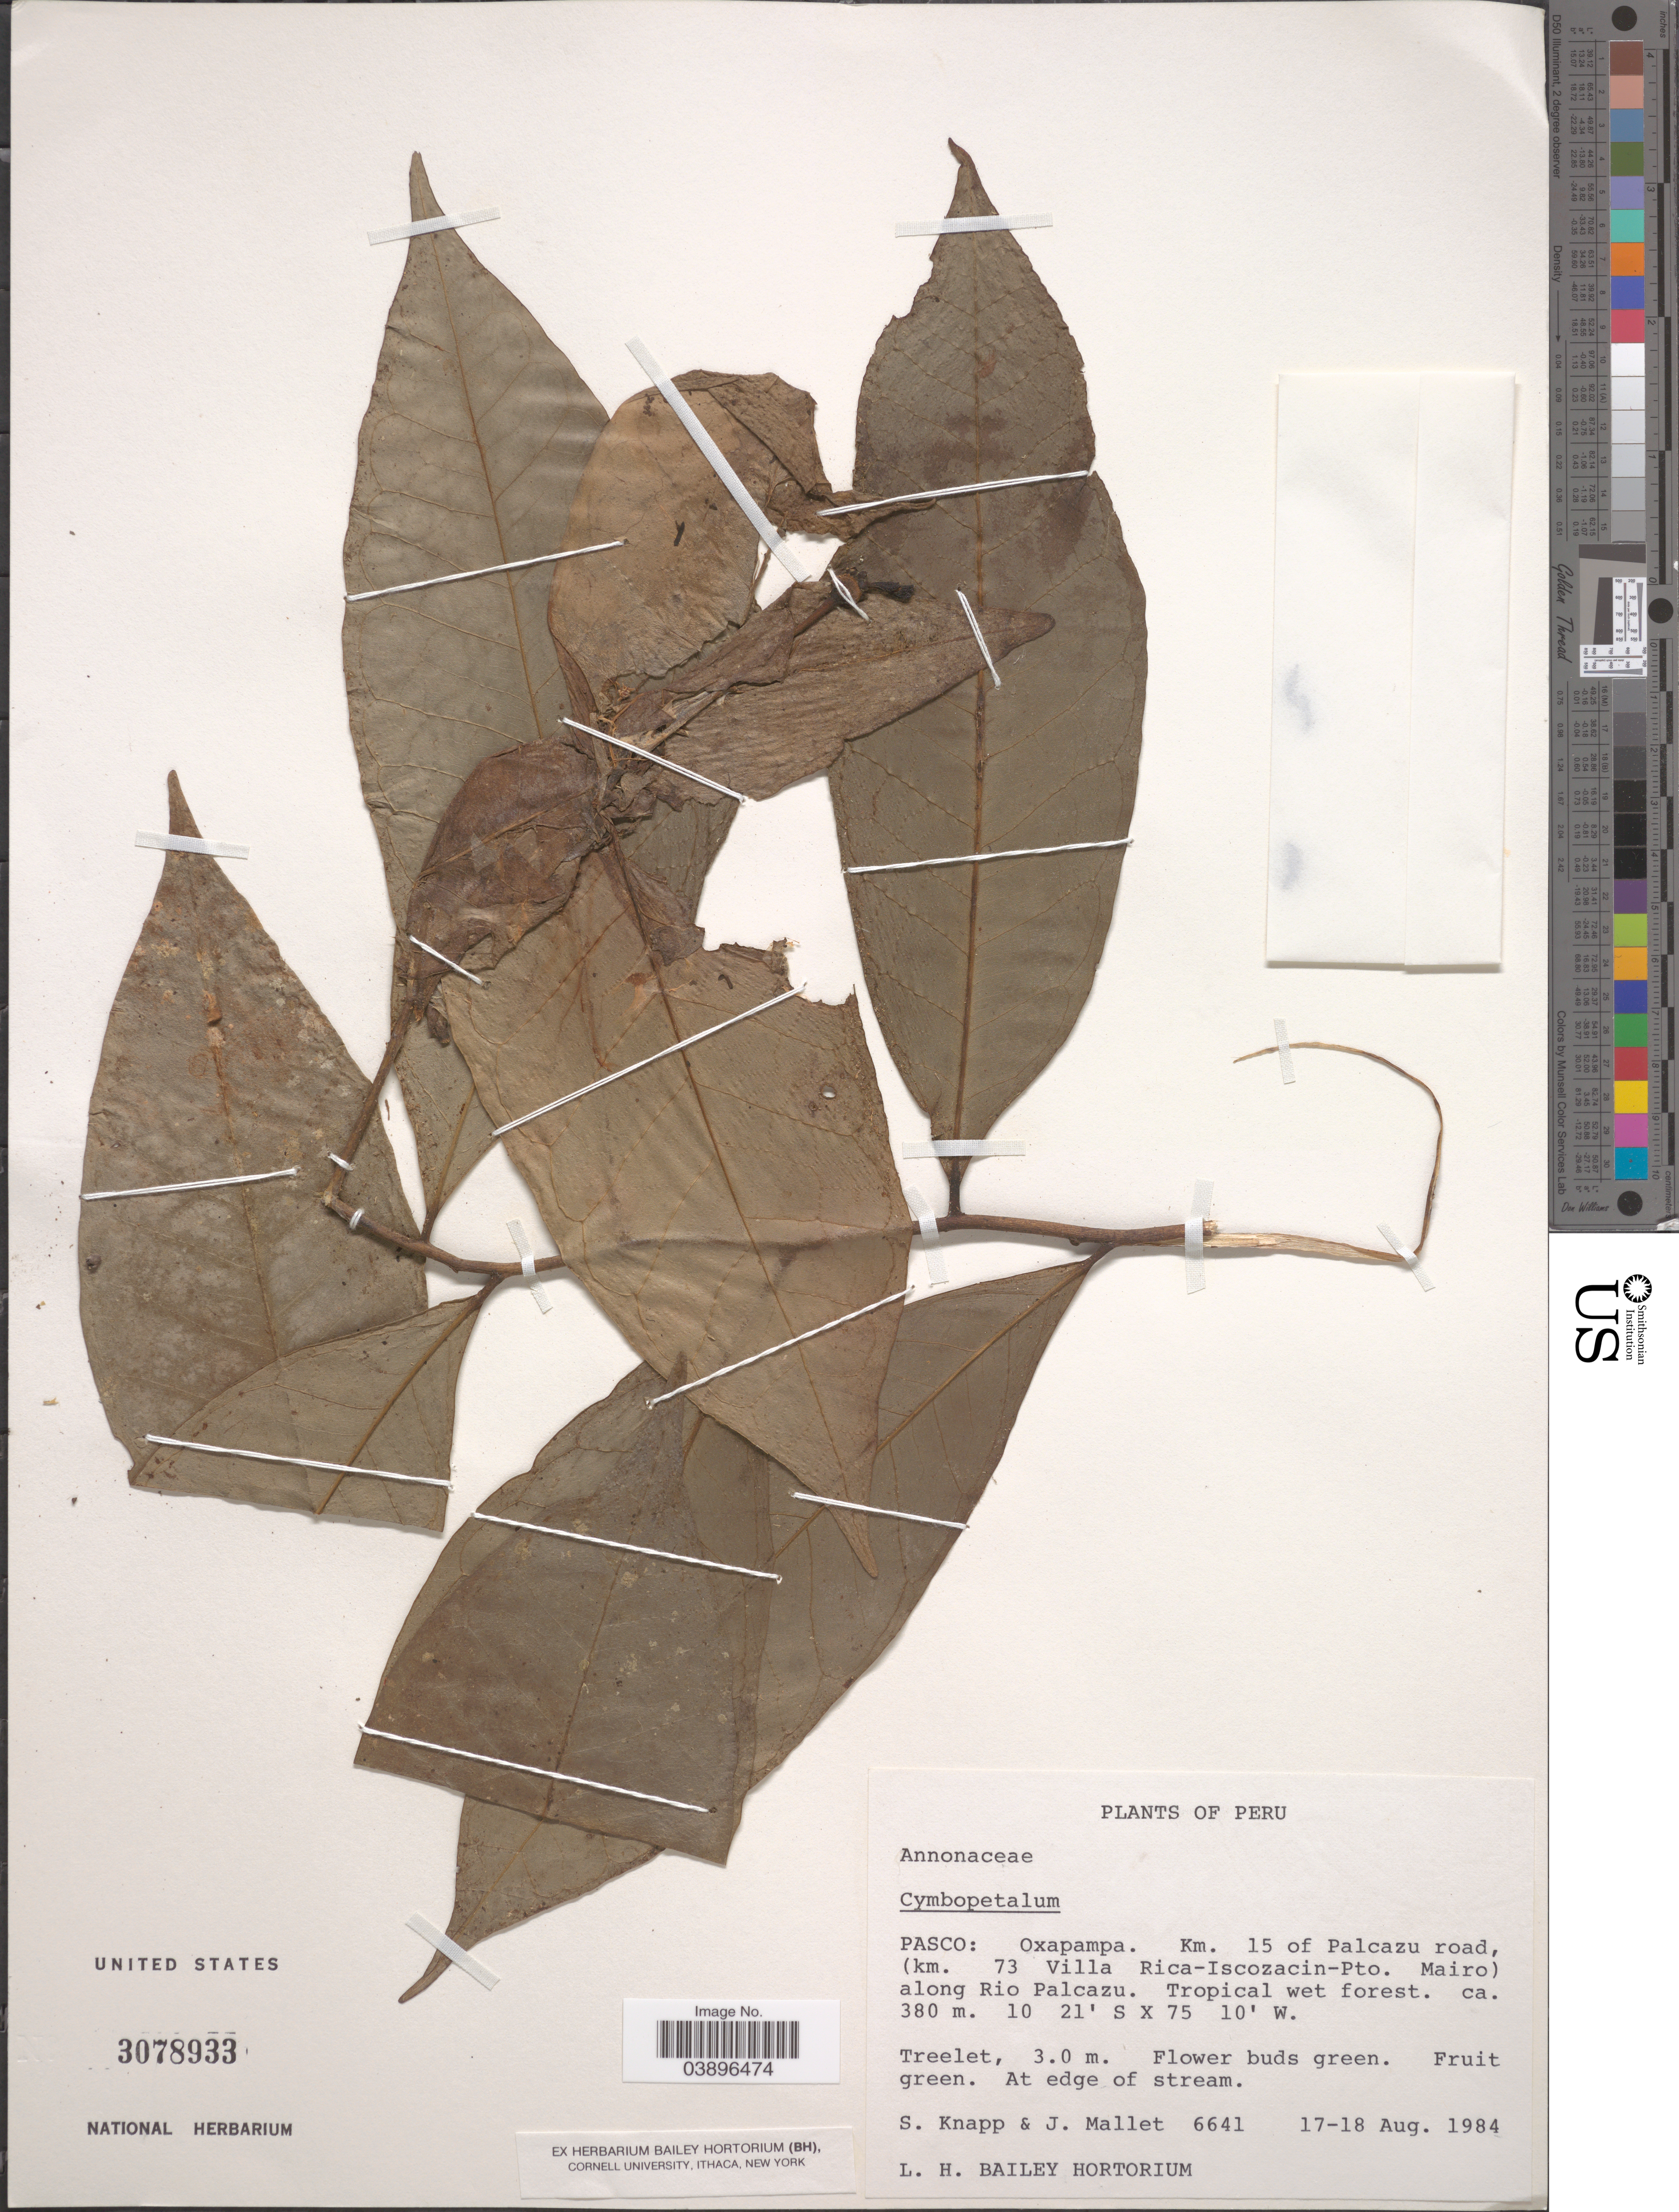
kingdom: Plantae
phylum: Tracheophyta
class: Magnoliopsida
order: Magnoliales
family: Annonaceae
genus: Cymbopetalum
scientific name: Cymbopetalum sp.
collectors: S. Knapp & J. Mallett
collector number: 6641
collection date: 1984-08-17/1984-08-18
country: Peru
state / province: Pasco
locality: Oxapampa. Km. 15 of palcazu road, (km. 73 Villa rica-Iscozacin-Pto. Mairo) along Rio Palcazu.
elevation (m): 380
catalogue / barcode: US 3078933